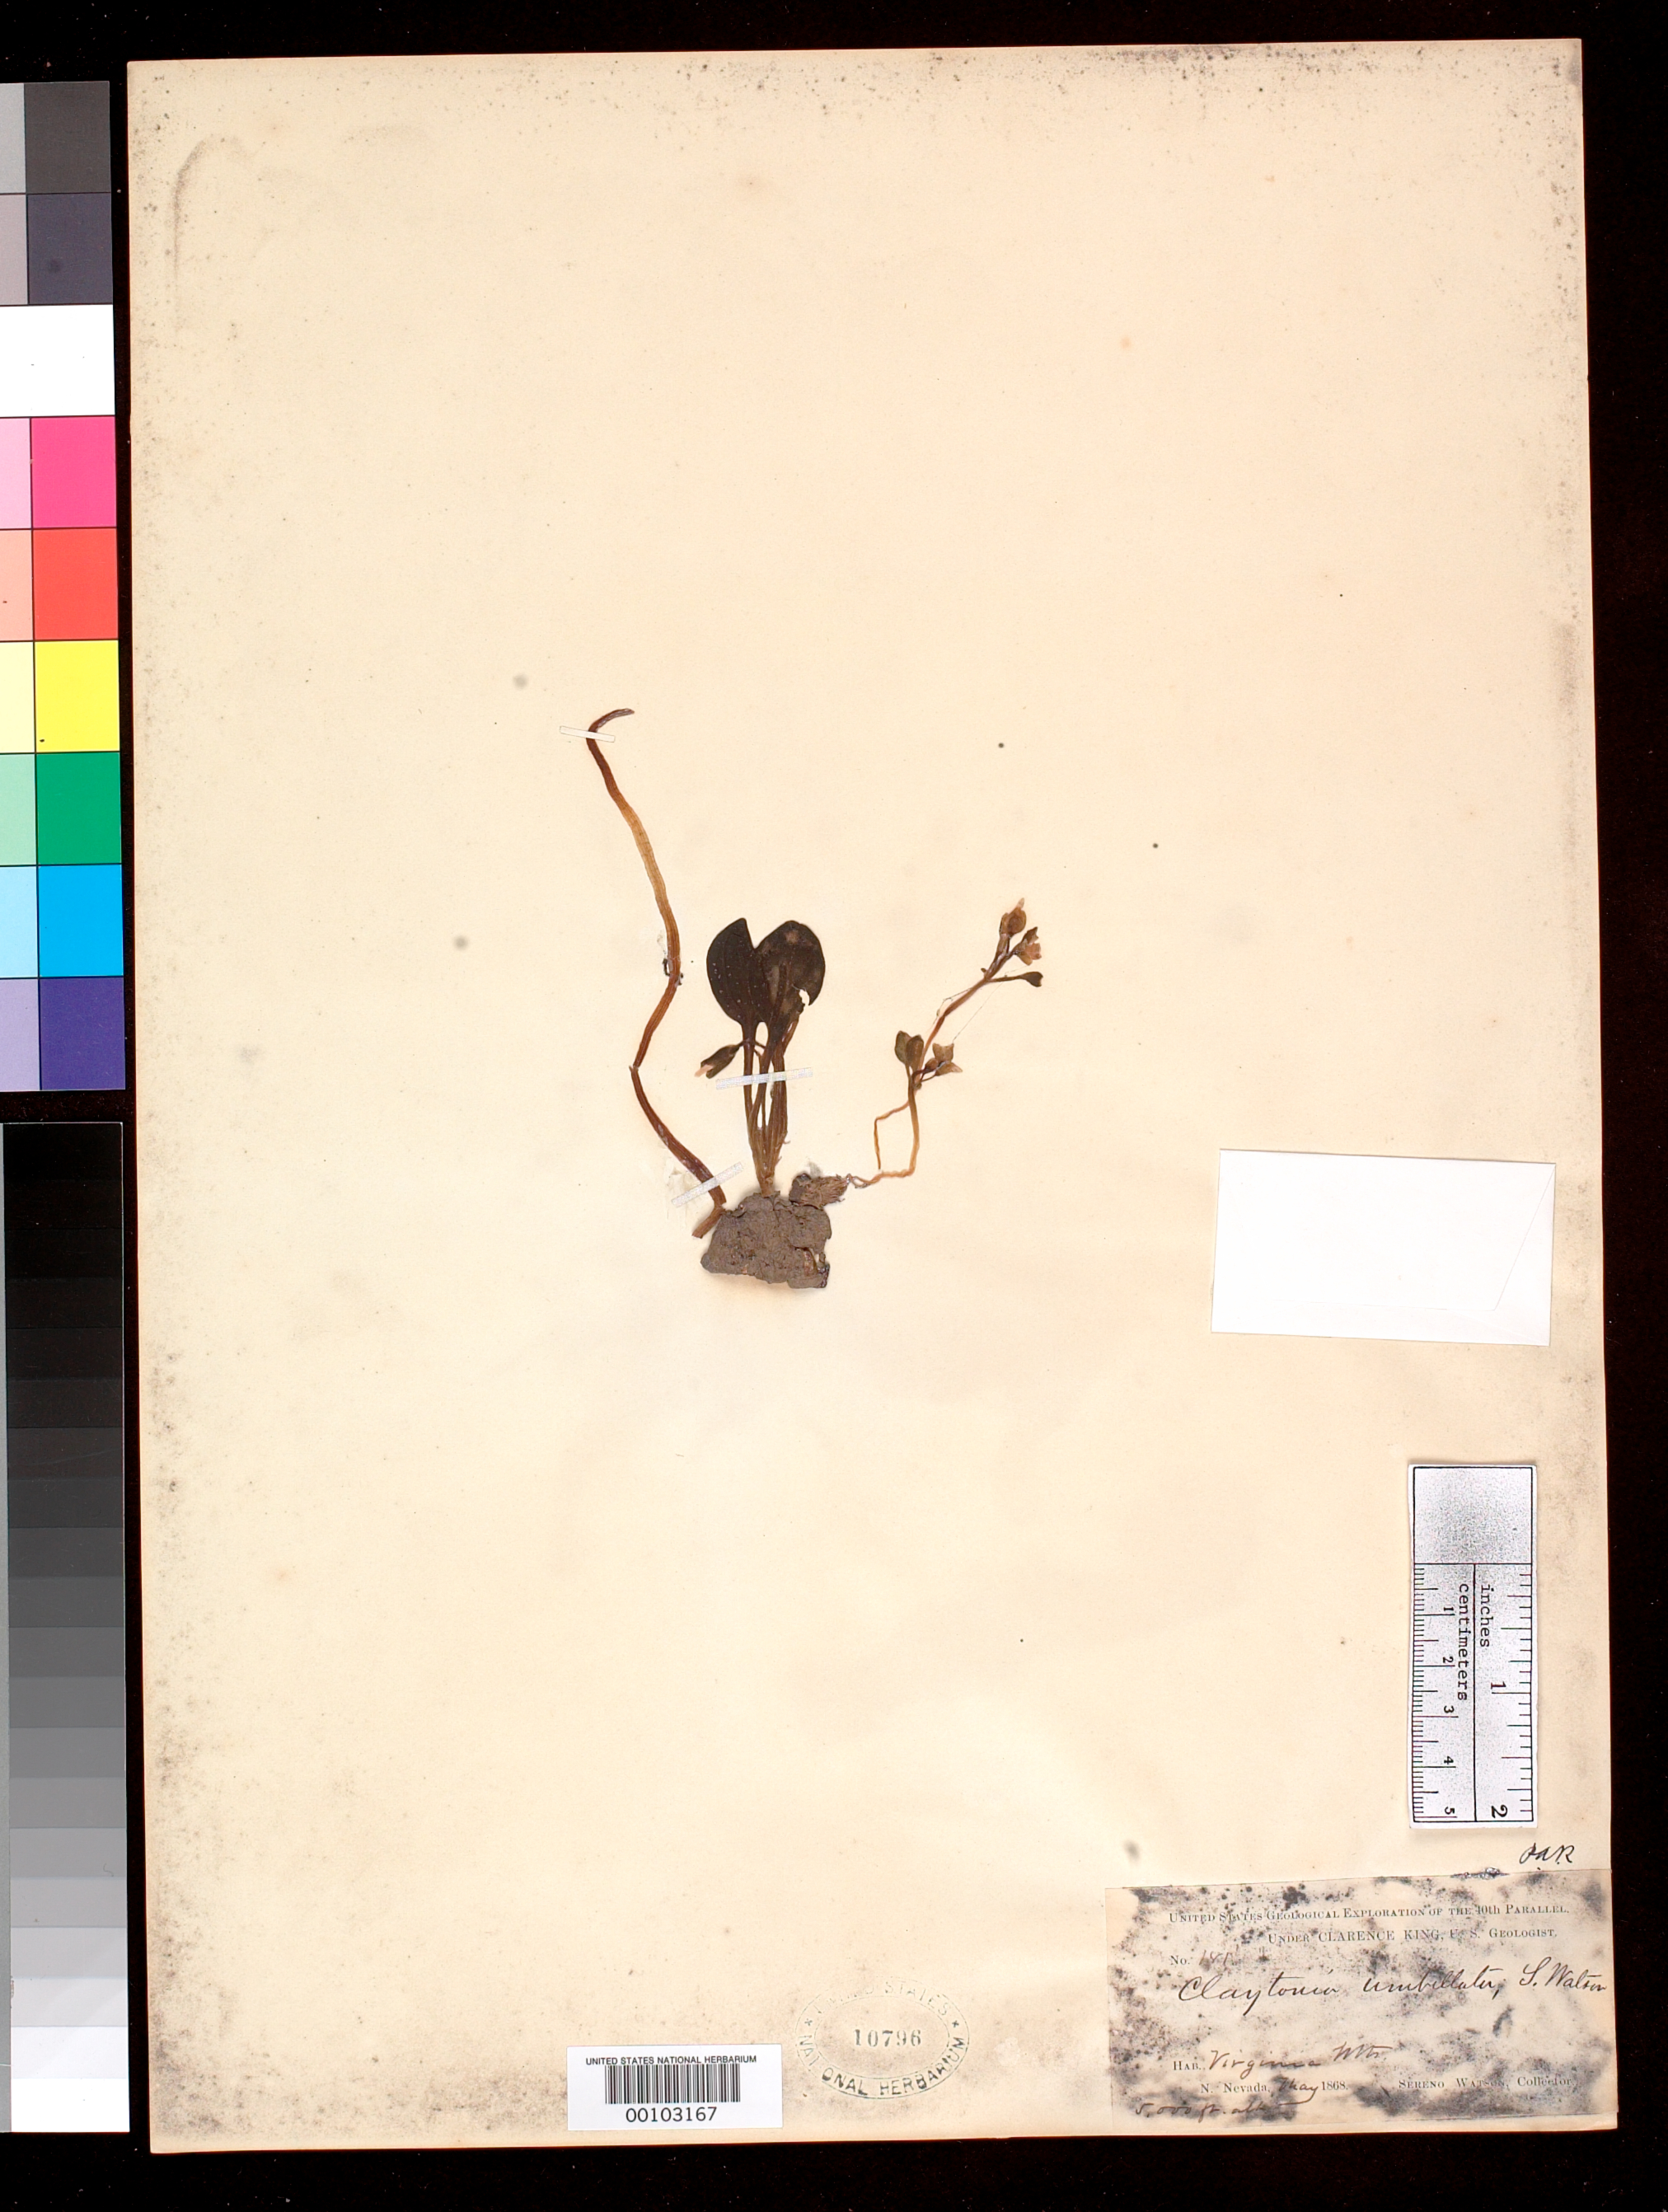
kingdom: Plantae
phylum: Tracheophyta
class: Magnoliopsida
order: Caryophyllales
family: Montiaceae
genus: Claytonia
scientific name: Claytonia umbellata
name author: S. Watson in C. King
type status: Syntype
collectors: S. Watson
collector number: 181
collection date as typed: May 1868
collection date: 1868-05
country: United States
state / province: Nevada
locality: Mt. Davidson and Truckee Pass.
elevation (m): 1524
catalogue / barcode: US 10796